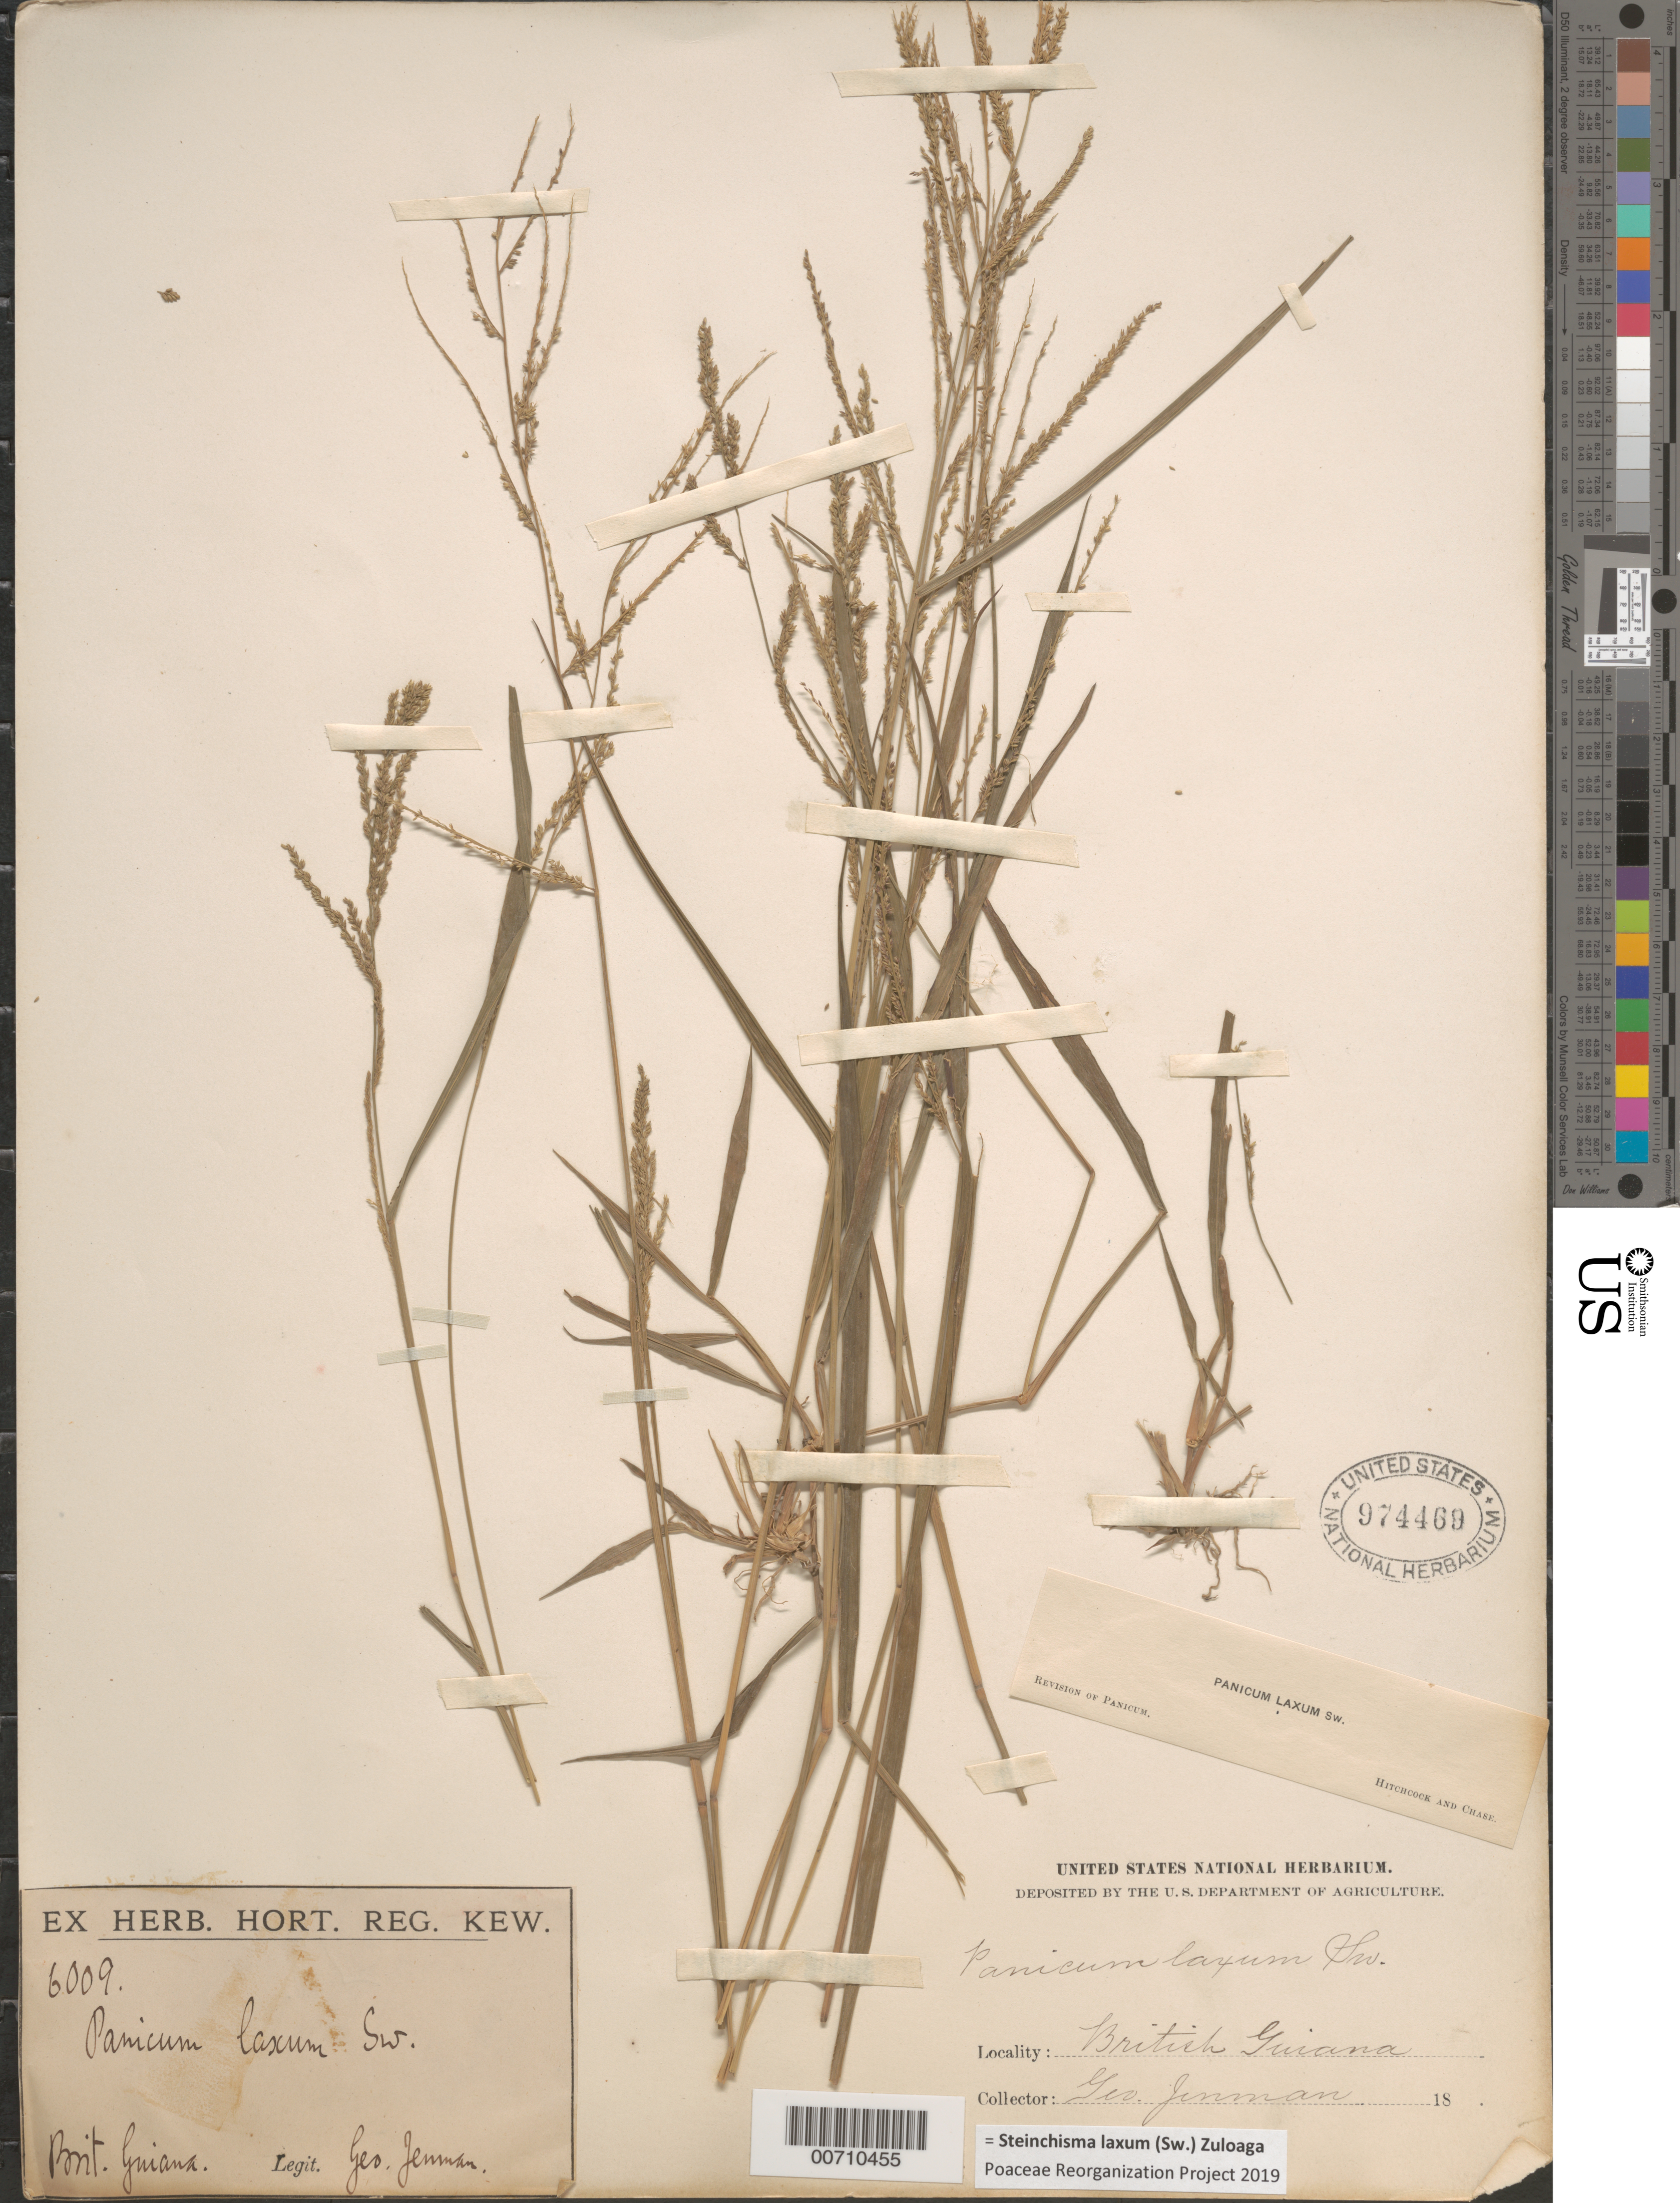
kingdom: Plantae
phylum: Tracheophyta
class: Liliopsida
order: Poales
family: Poaceae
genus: Panicum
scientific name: Panicum laxum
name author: Sw.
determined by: Hitchcock, A. S.; Chase, [M.] A.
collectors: G. S. Jenman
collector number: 6009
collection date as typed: April 1888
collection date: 1888-04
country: Guyana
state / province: Demerara-Mahaica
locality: Lama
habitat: Savanna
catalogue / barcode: US 974469